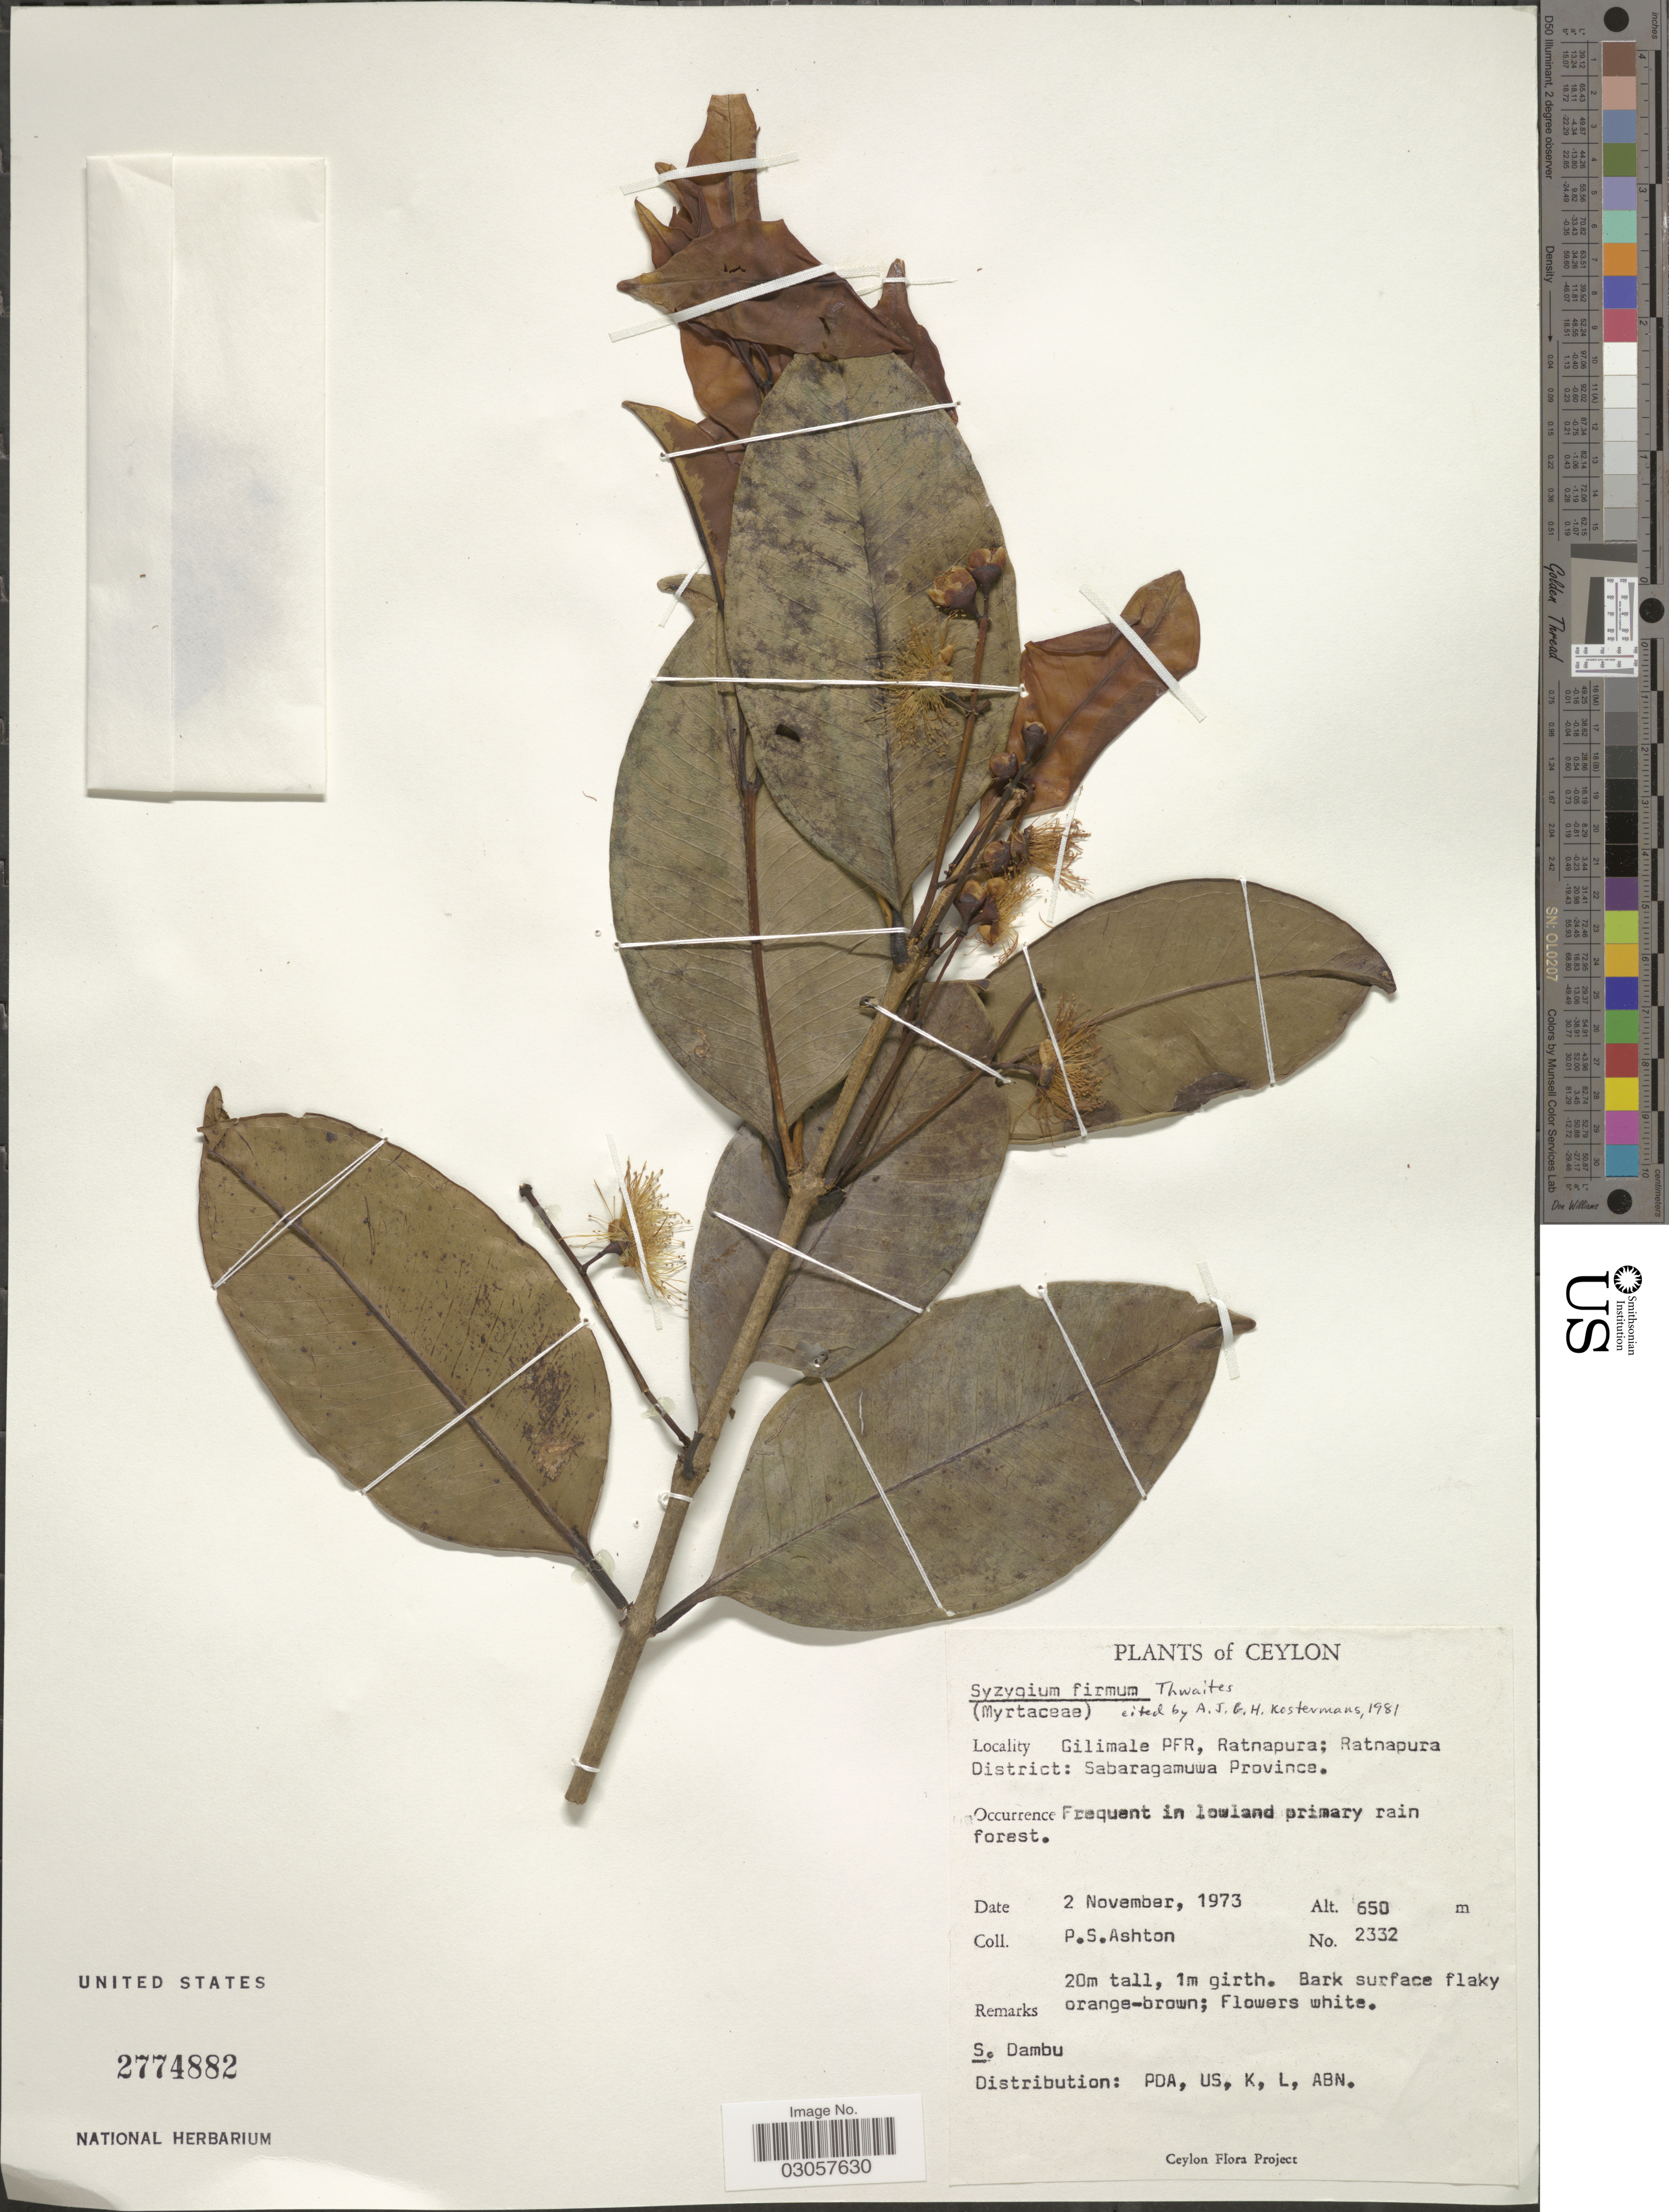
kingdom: Plantae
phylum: Tracheophyta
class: Magnoliopsida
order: Myrtales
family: Myrtaceae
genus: Syzygium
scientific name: Syzygium firmum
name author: (Blume) Thwaites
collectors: P. S. Ashton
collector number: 2332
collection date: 1973-11-02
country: Sri Lanka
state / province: Sabaragamuwa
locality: Ceylon. Gilimale PFR, Ratnapura; Ratnapura District.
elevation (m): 650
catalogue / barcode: US 2774882